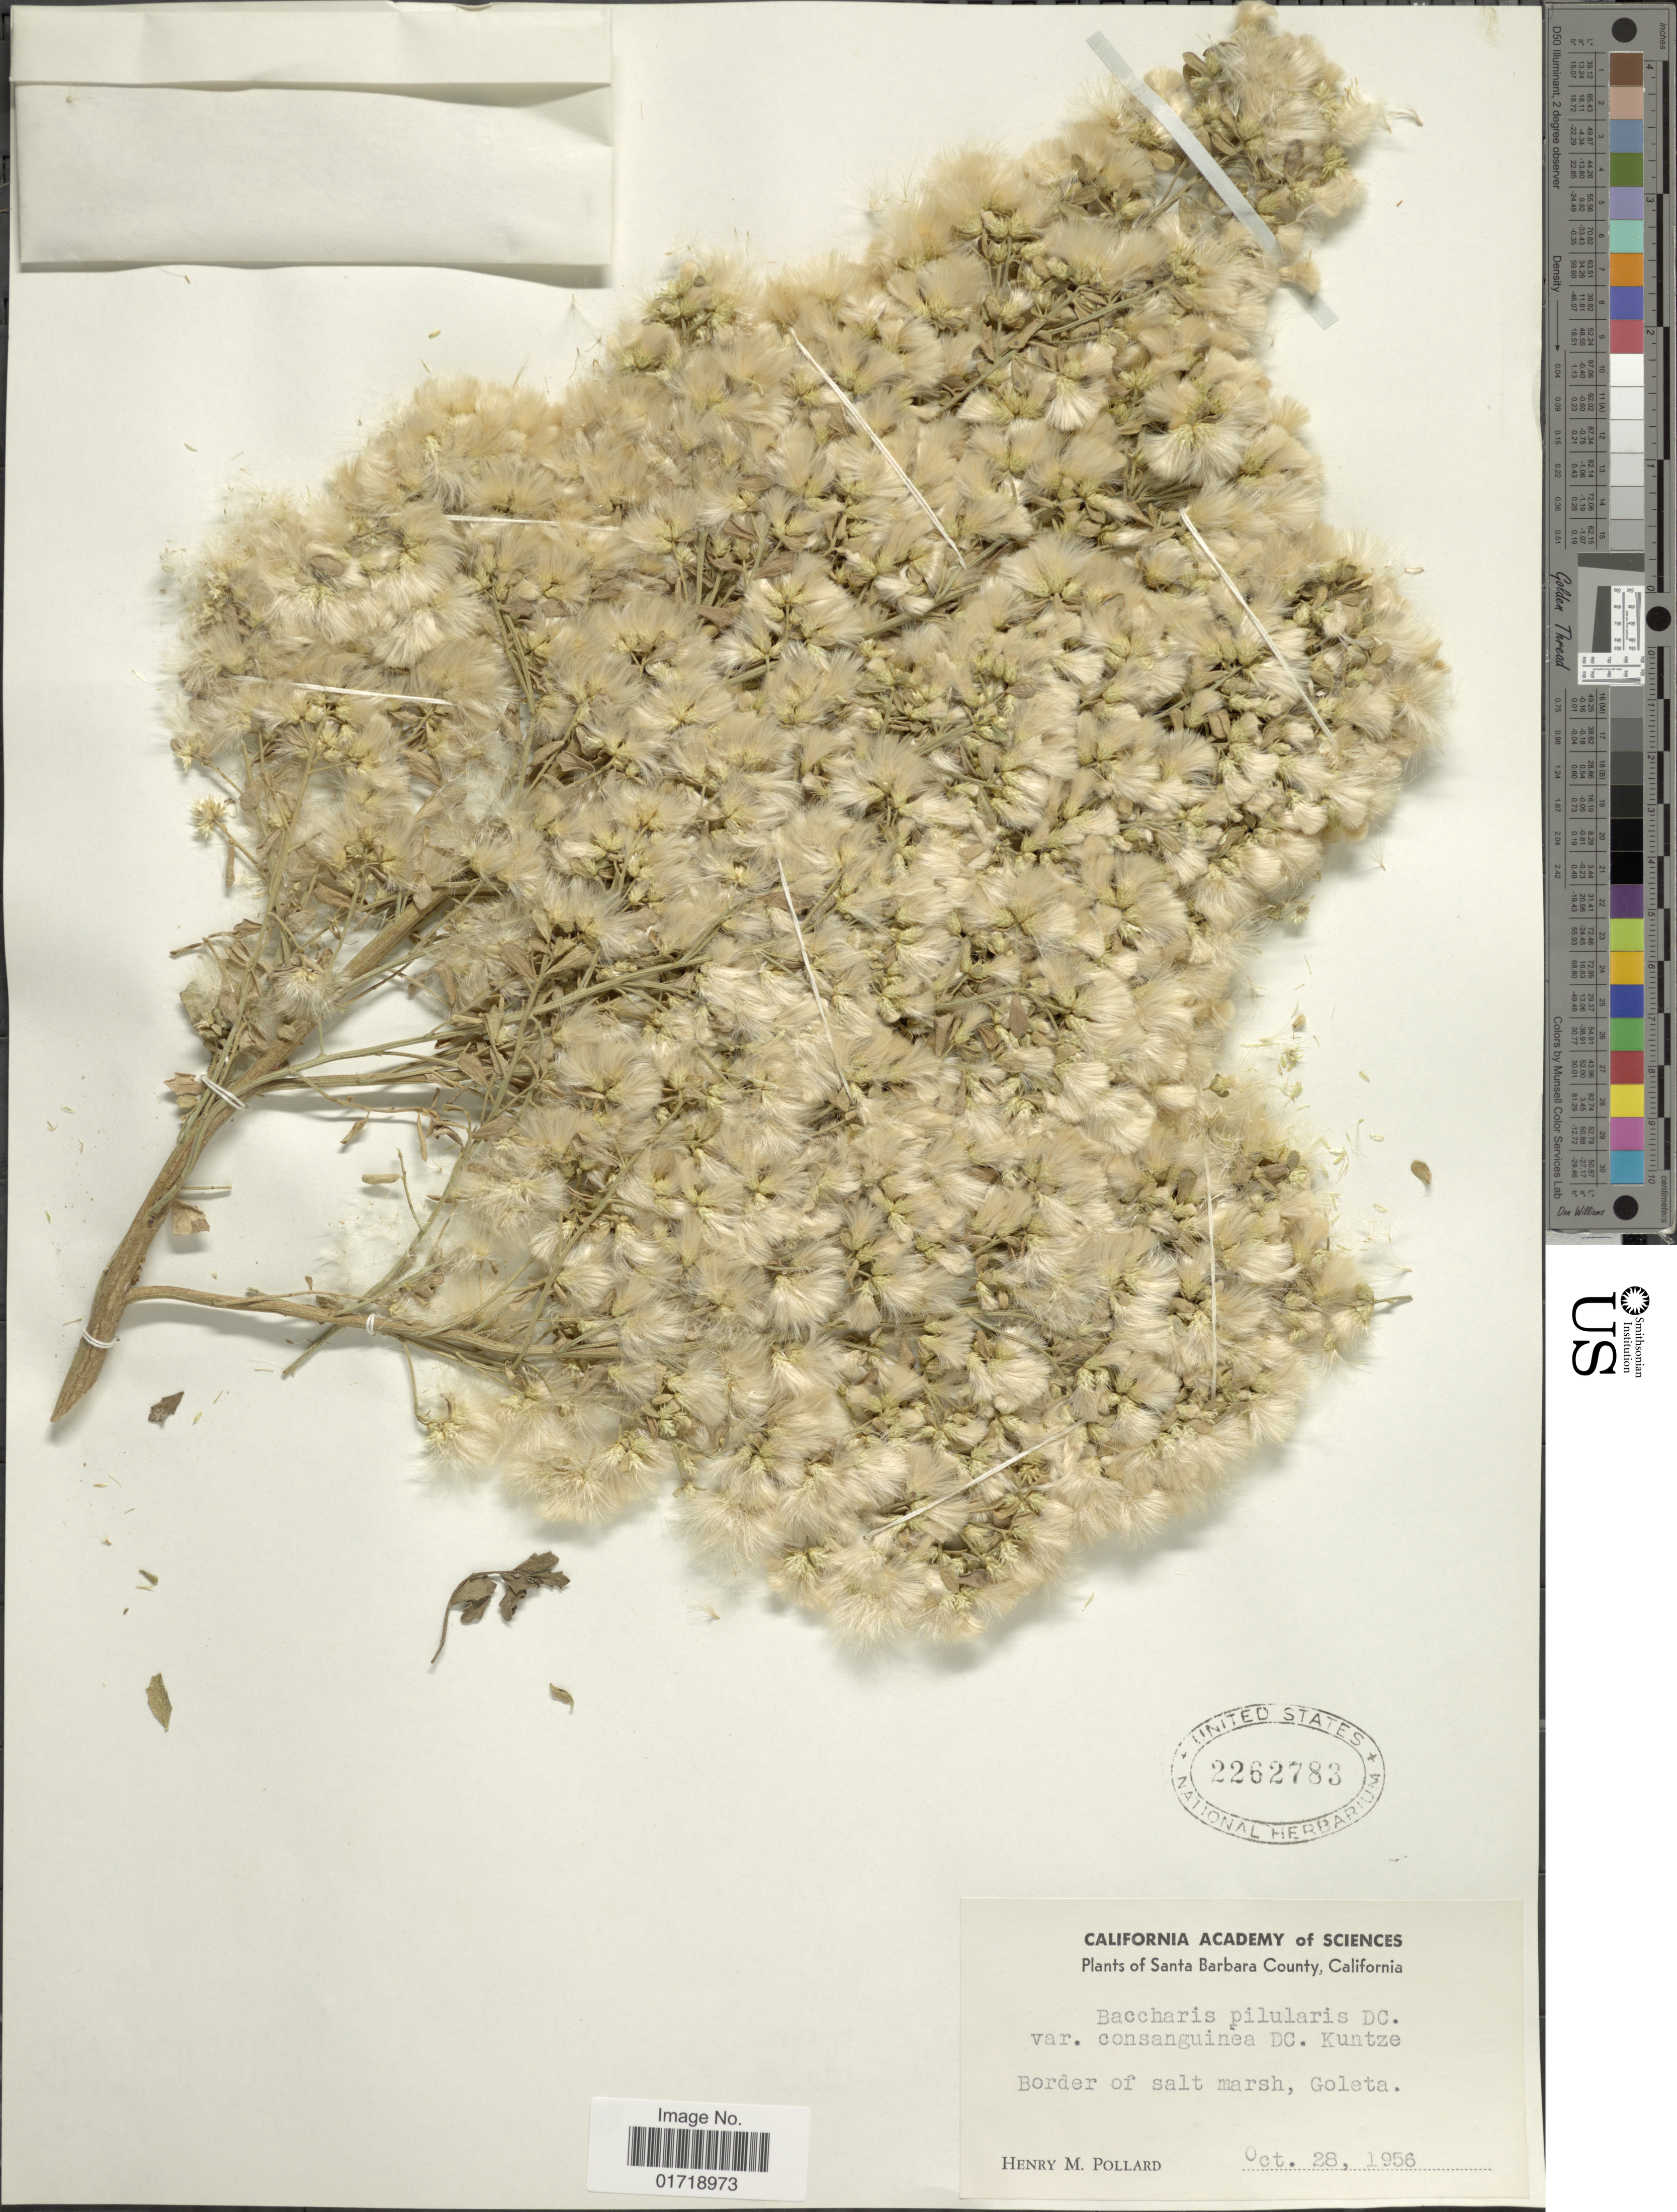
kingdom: Plantae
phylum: Tracheophyta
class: Magnoliopsida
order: Asterales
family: Asteraceae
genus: Baccharis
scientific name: Baccharis pilularis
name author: DC.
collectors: H. M. Pollard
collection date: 1956-10-28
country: United States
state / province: California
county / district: Santa Barbara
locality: Santa Barbara County, California, Border of salt marsh, Goleta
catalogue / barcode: US 2262783